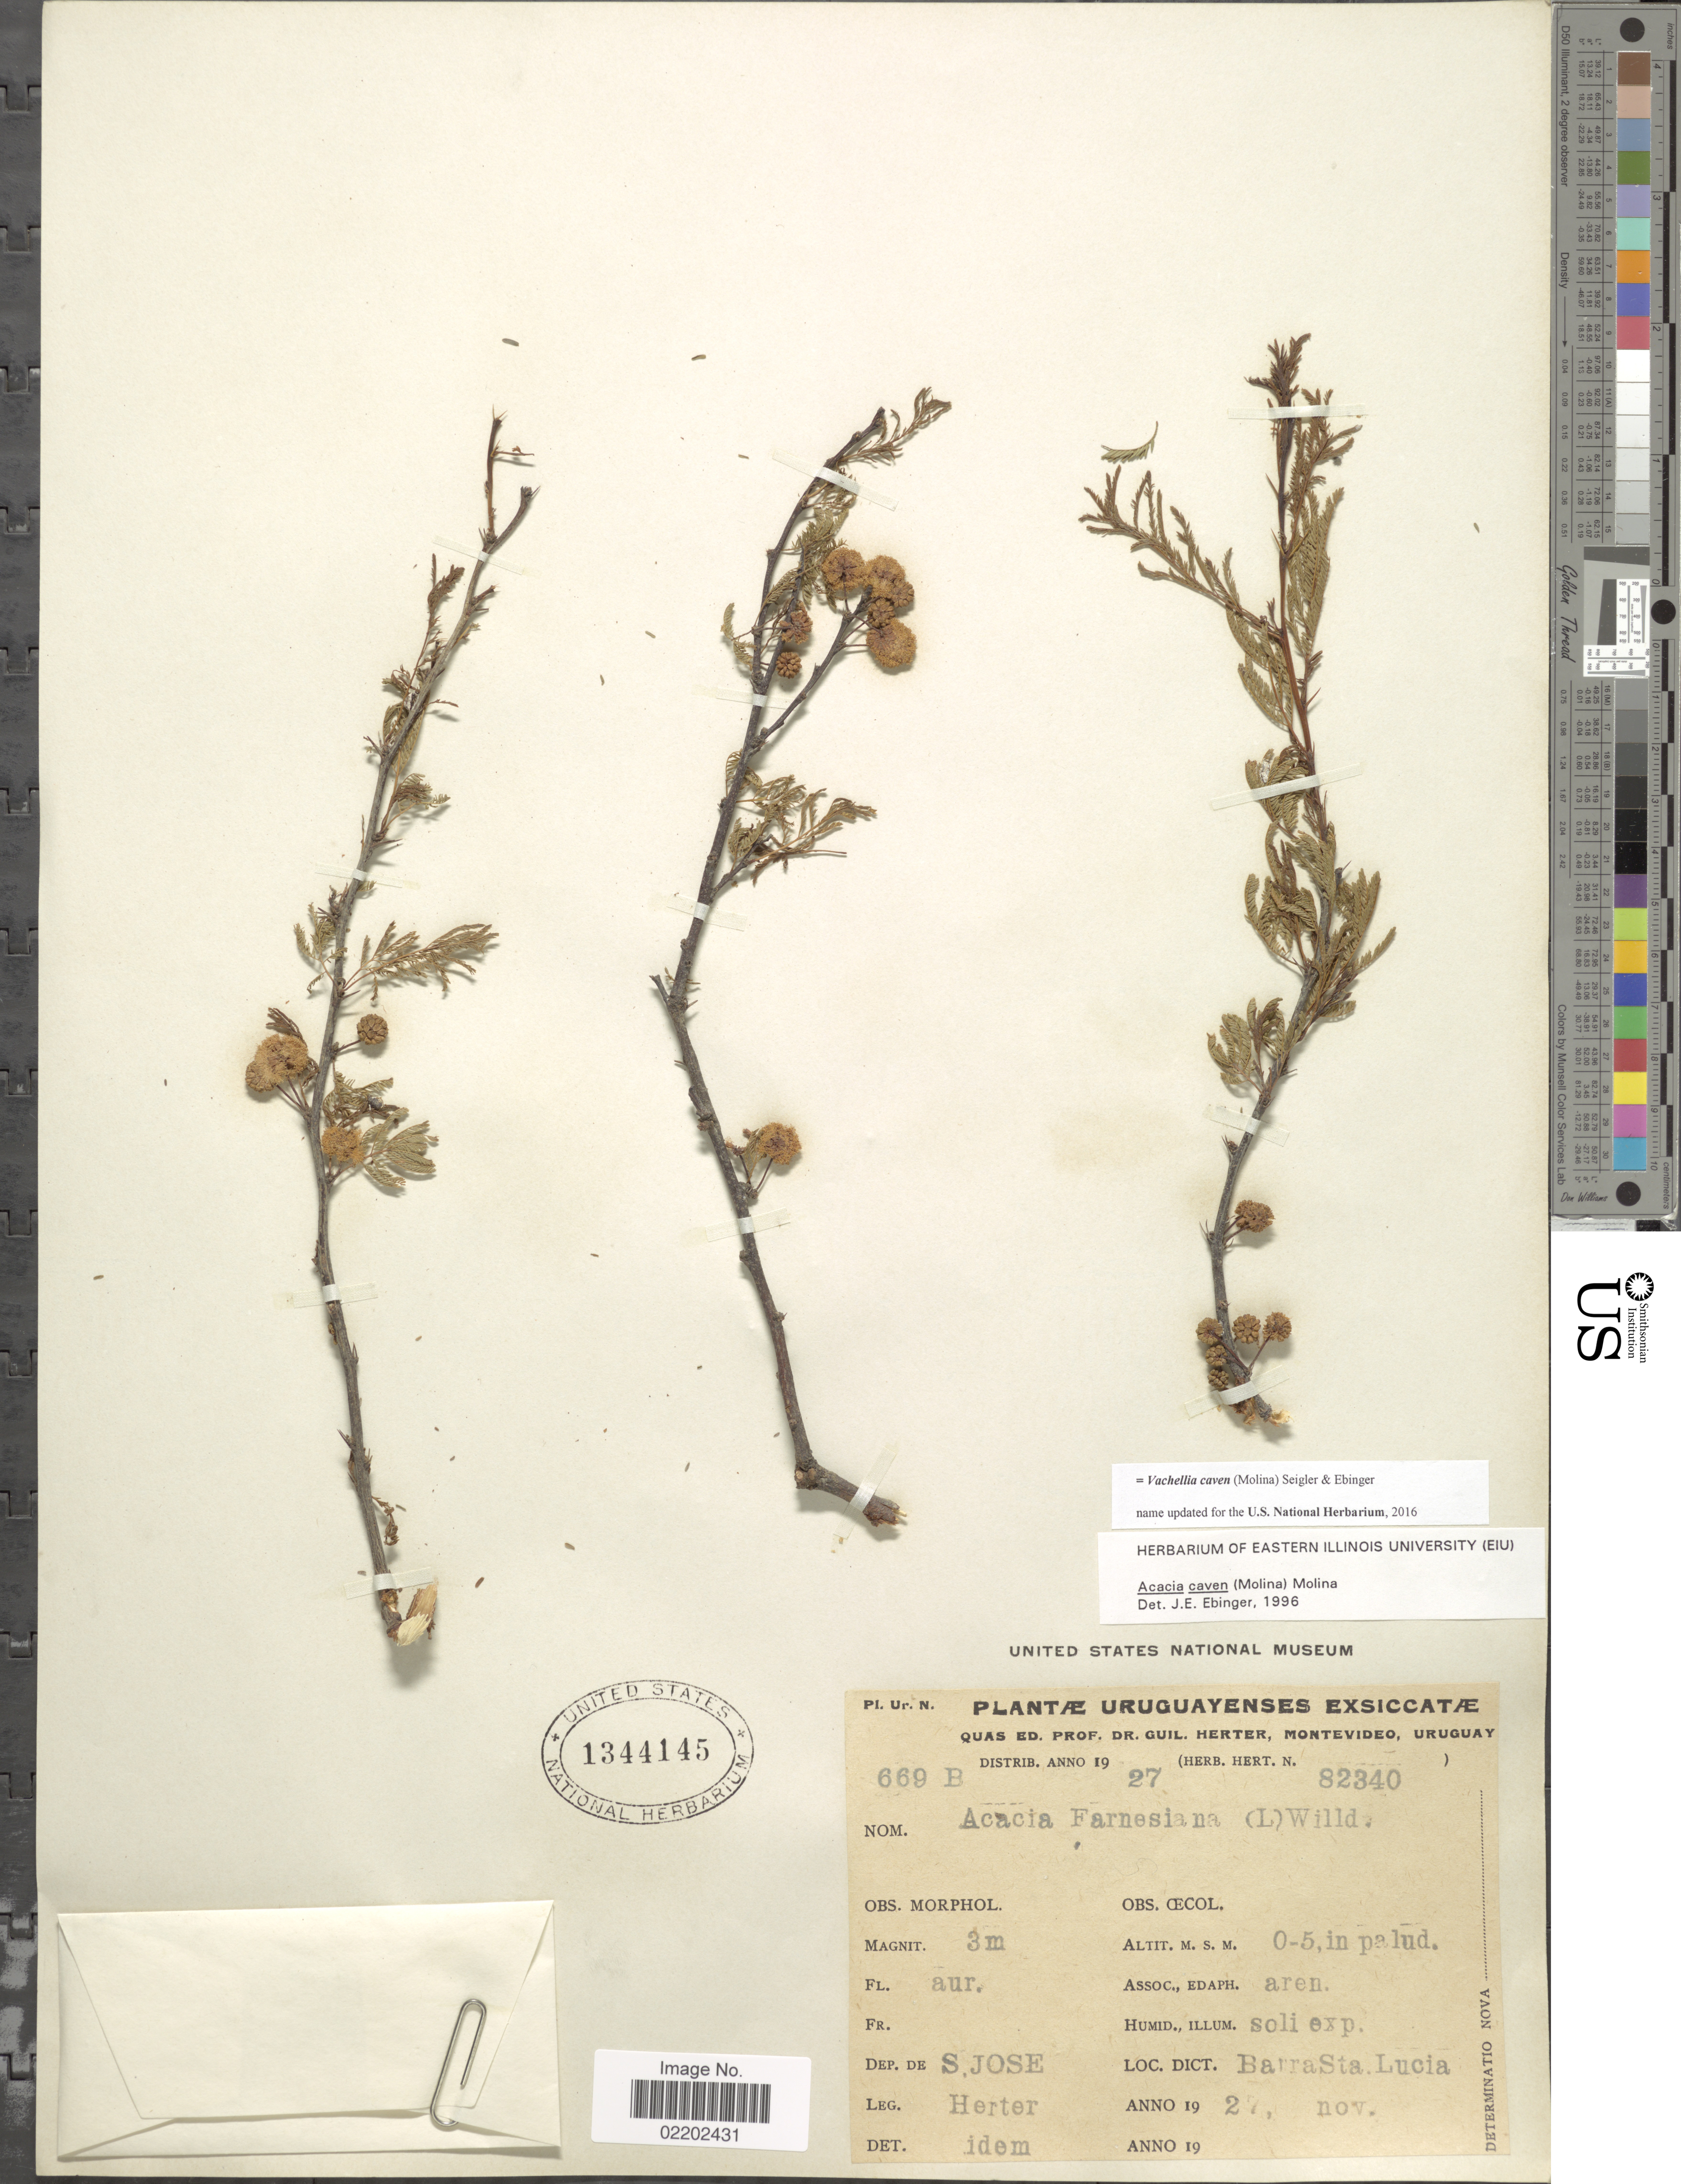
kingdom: Plantae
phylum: Tracheophyta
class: Magnoliopsida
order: Fabales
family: Fabaceae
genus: Vachellia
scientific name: Vachellia caven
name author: (Molina) Seigler & Ebinger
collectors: G. Herter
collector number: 82340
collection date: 1927-11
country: Uruguay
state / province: San Jose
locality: Dep de S. Jose, Barra Sta Lucia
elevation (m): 0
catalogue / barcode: US 1344145